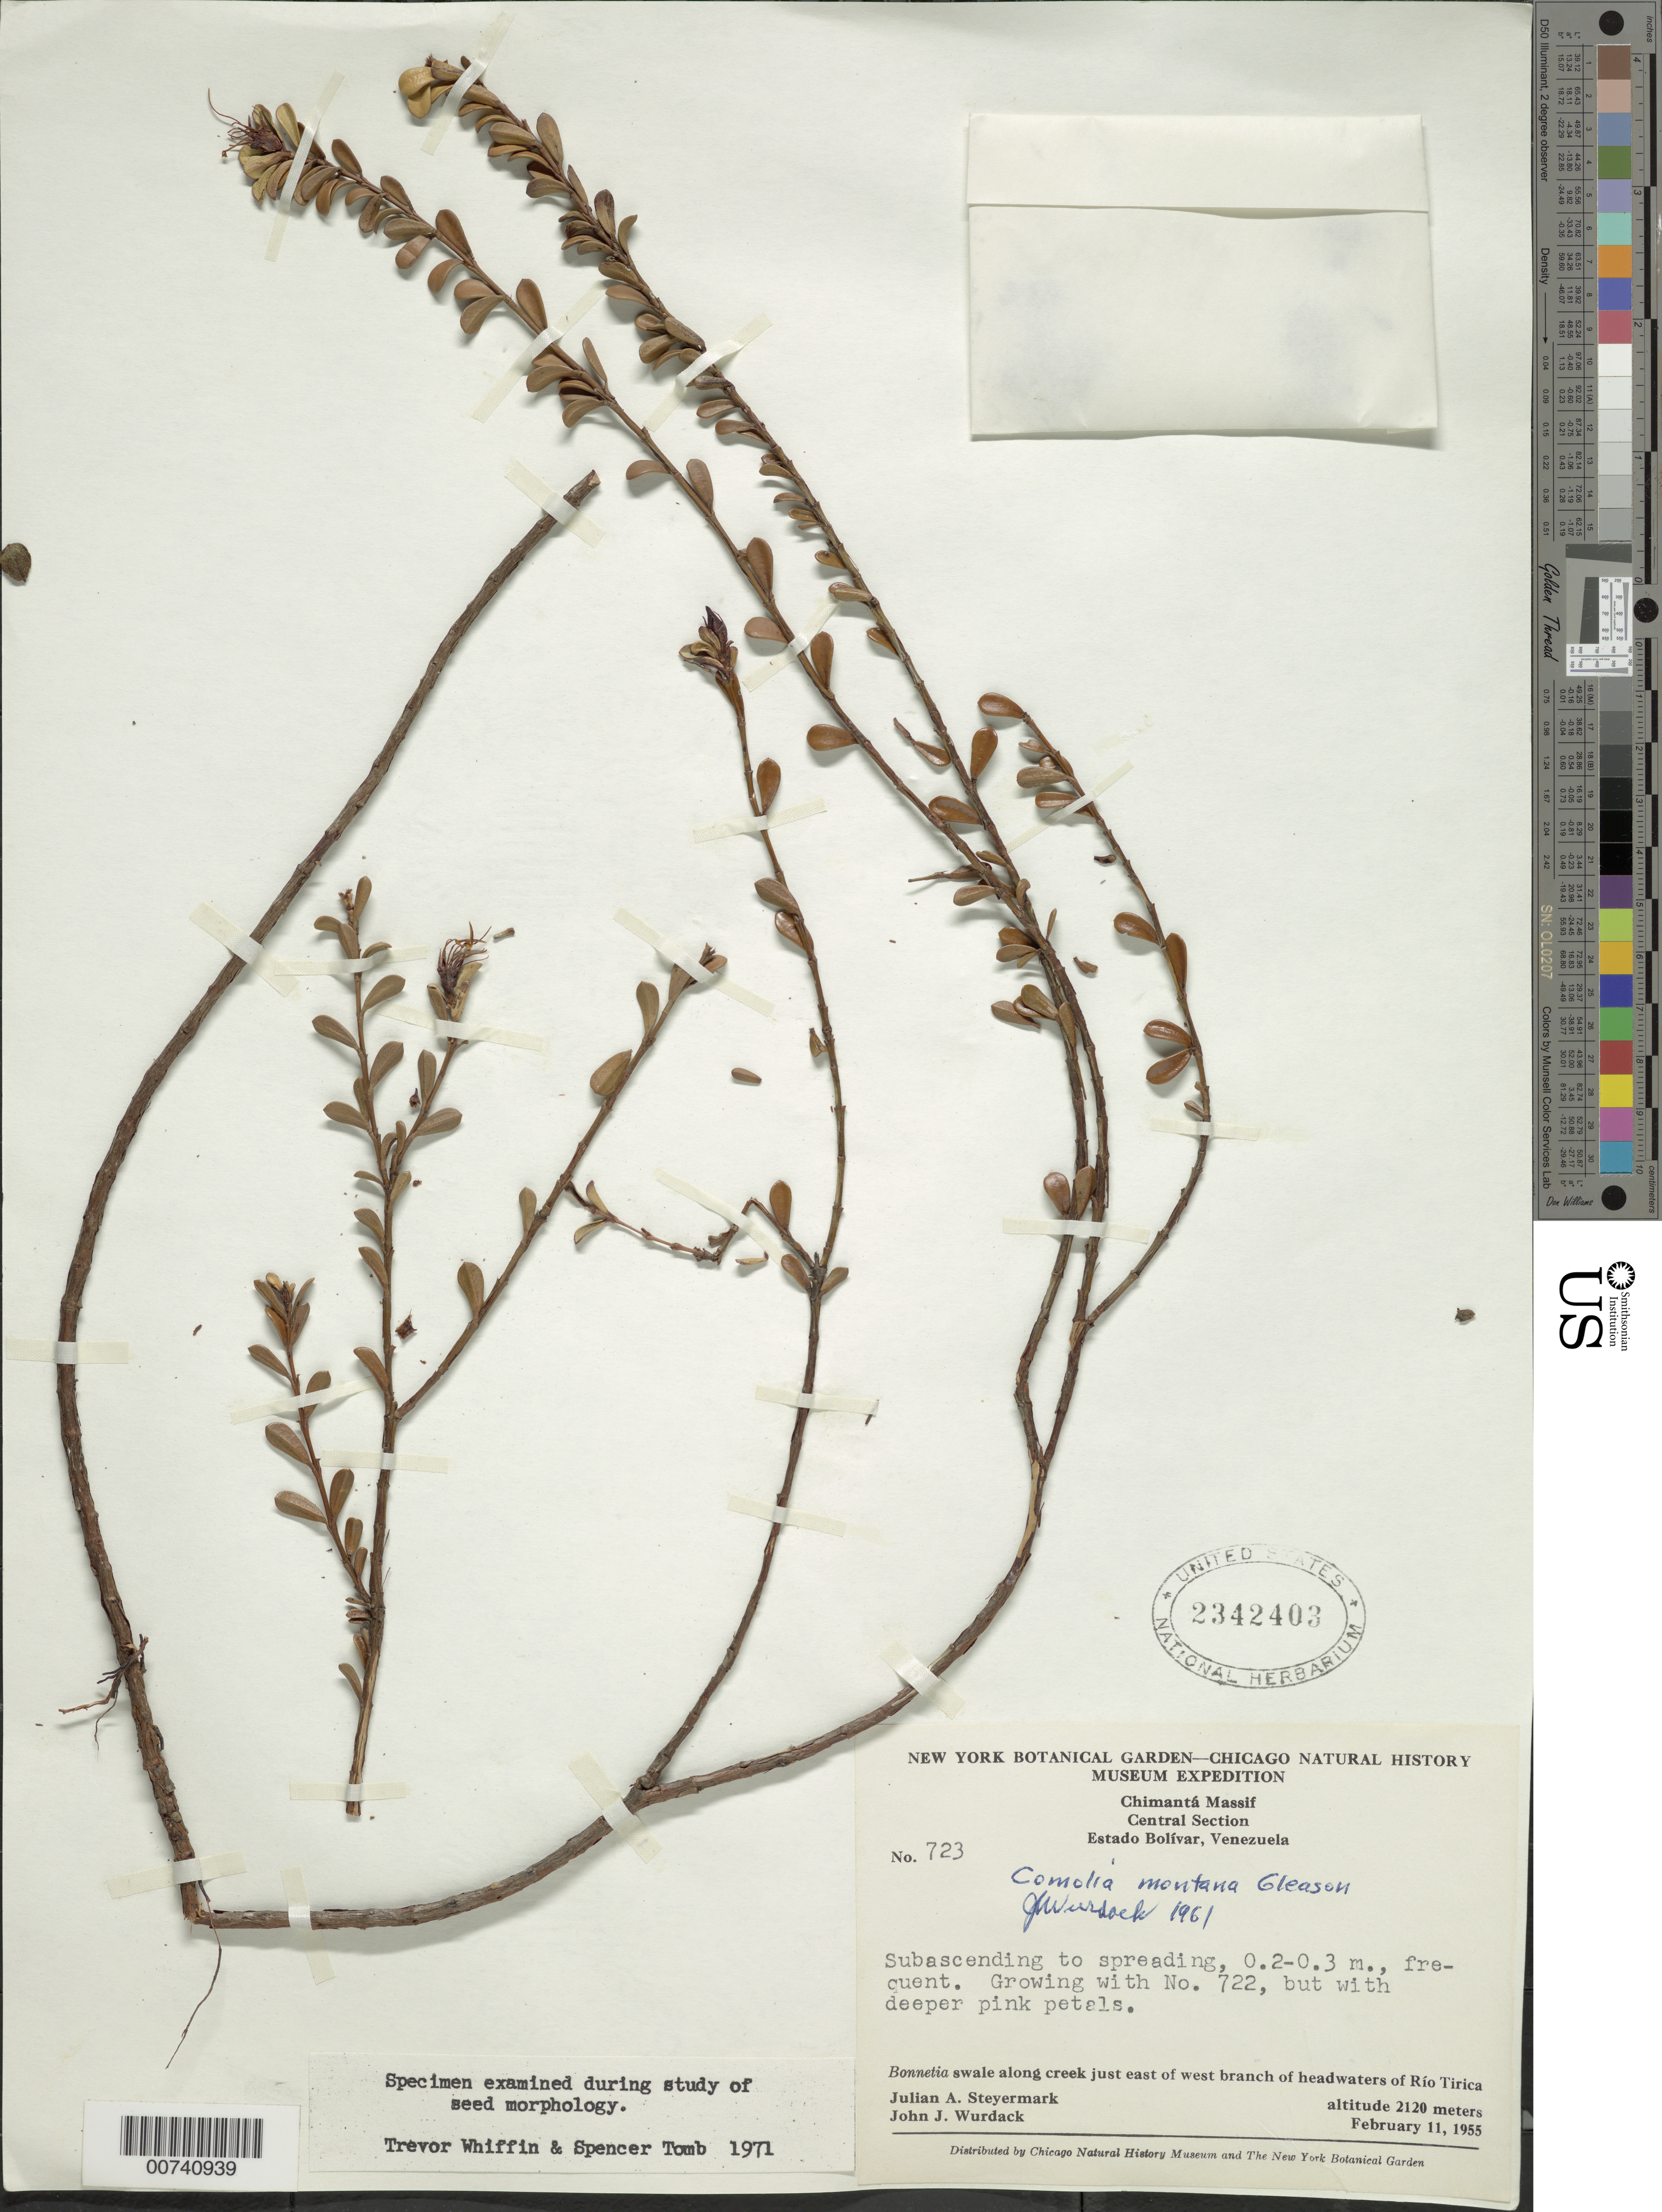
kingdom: Plantae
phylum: Tracheophyta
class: Magnoliopsida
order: Myrtales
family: Melastomataceae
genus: Comoliopsis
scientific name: Comoliopsis montana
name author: (Gleason) M.J. Rocha & P.J.F. Guim.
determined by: Nunes da Silva, Diego, (RB), Jardim Botanico do Rio de Janeiro - Herbario (BRAZIL)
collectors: J. Steyermark & J. J. Wurdack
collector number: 55 723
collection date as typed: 11-Feb-55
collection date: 1955-02-11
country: Venezuela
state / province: Bolívar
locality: Chimantá Massif, Río Tirica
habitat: Bonnetia swale along creek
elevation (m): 2120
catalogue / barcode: US 2342403